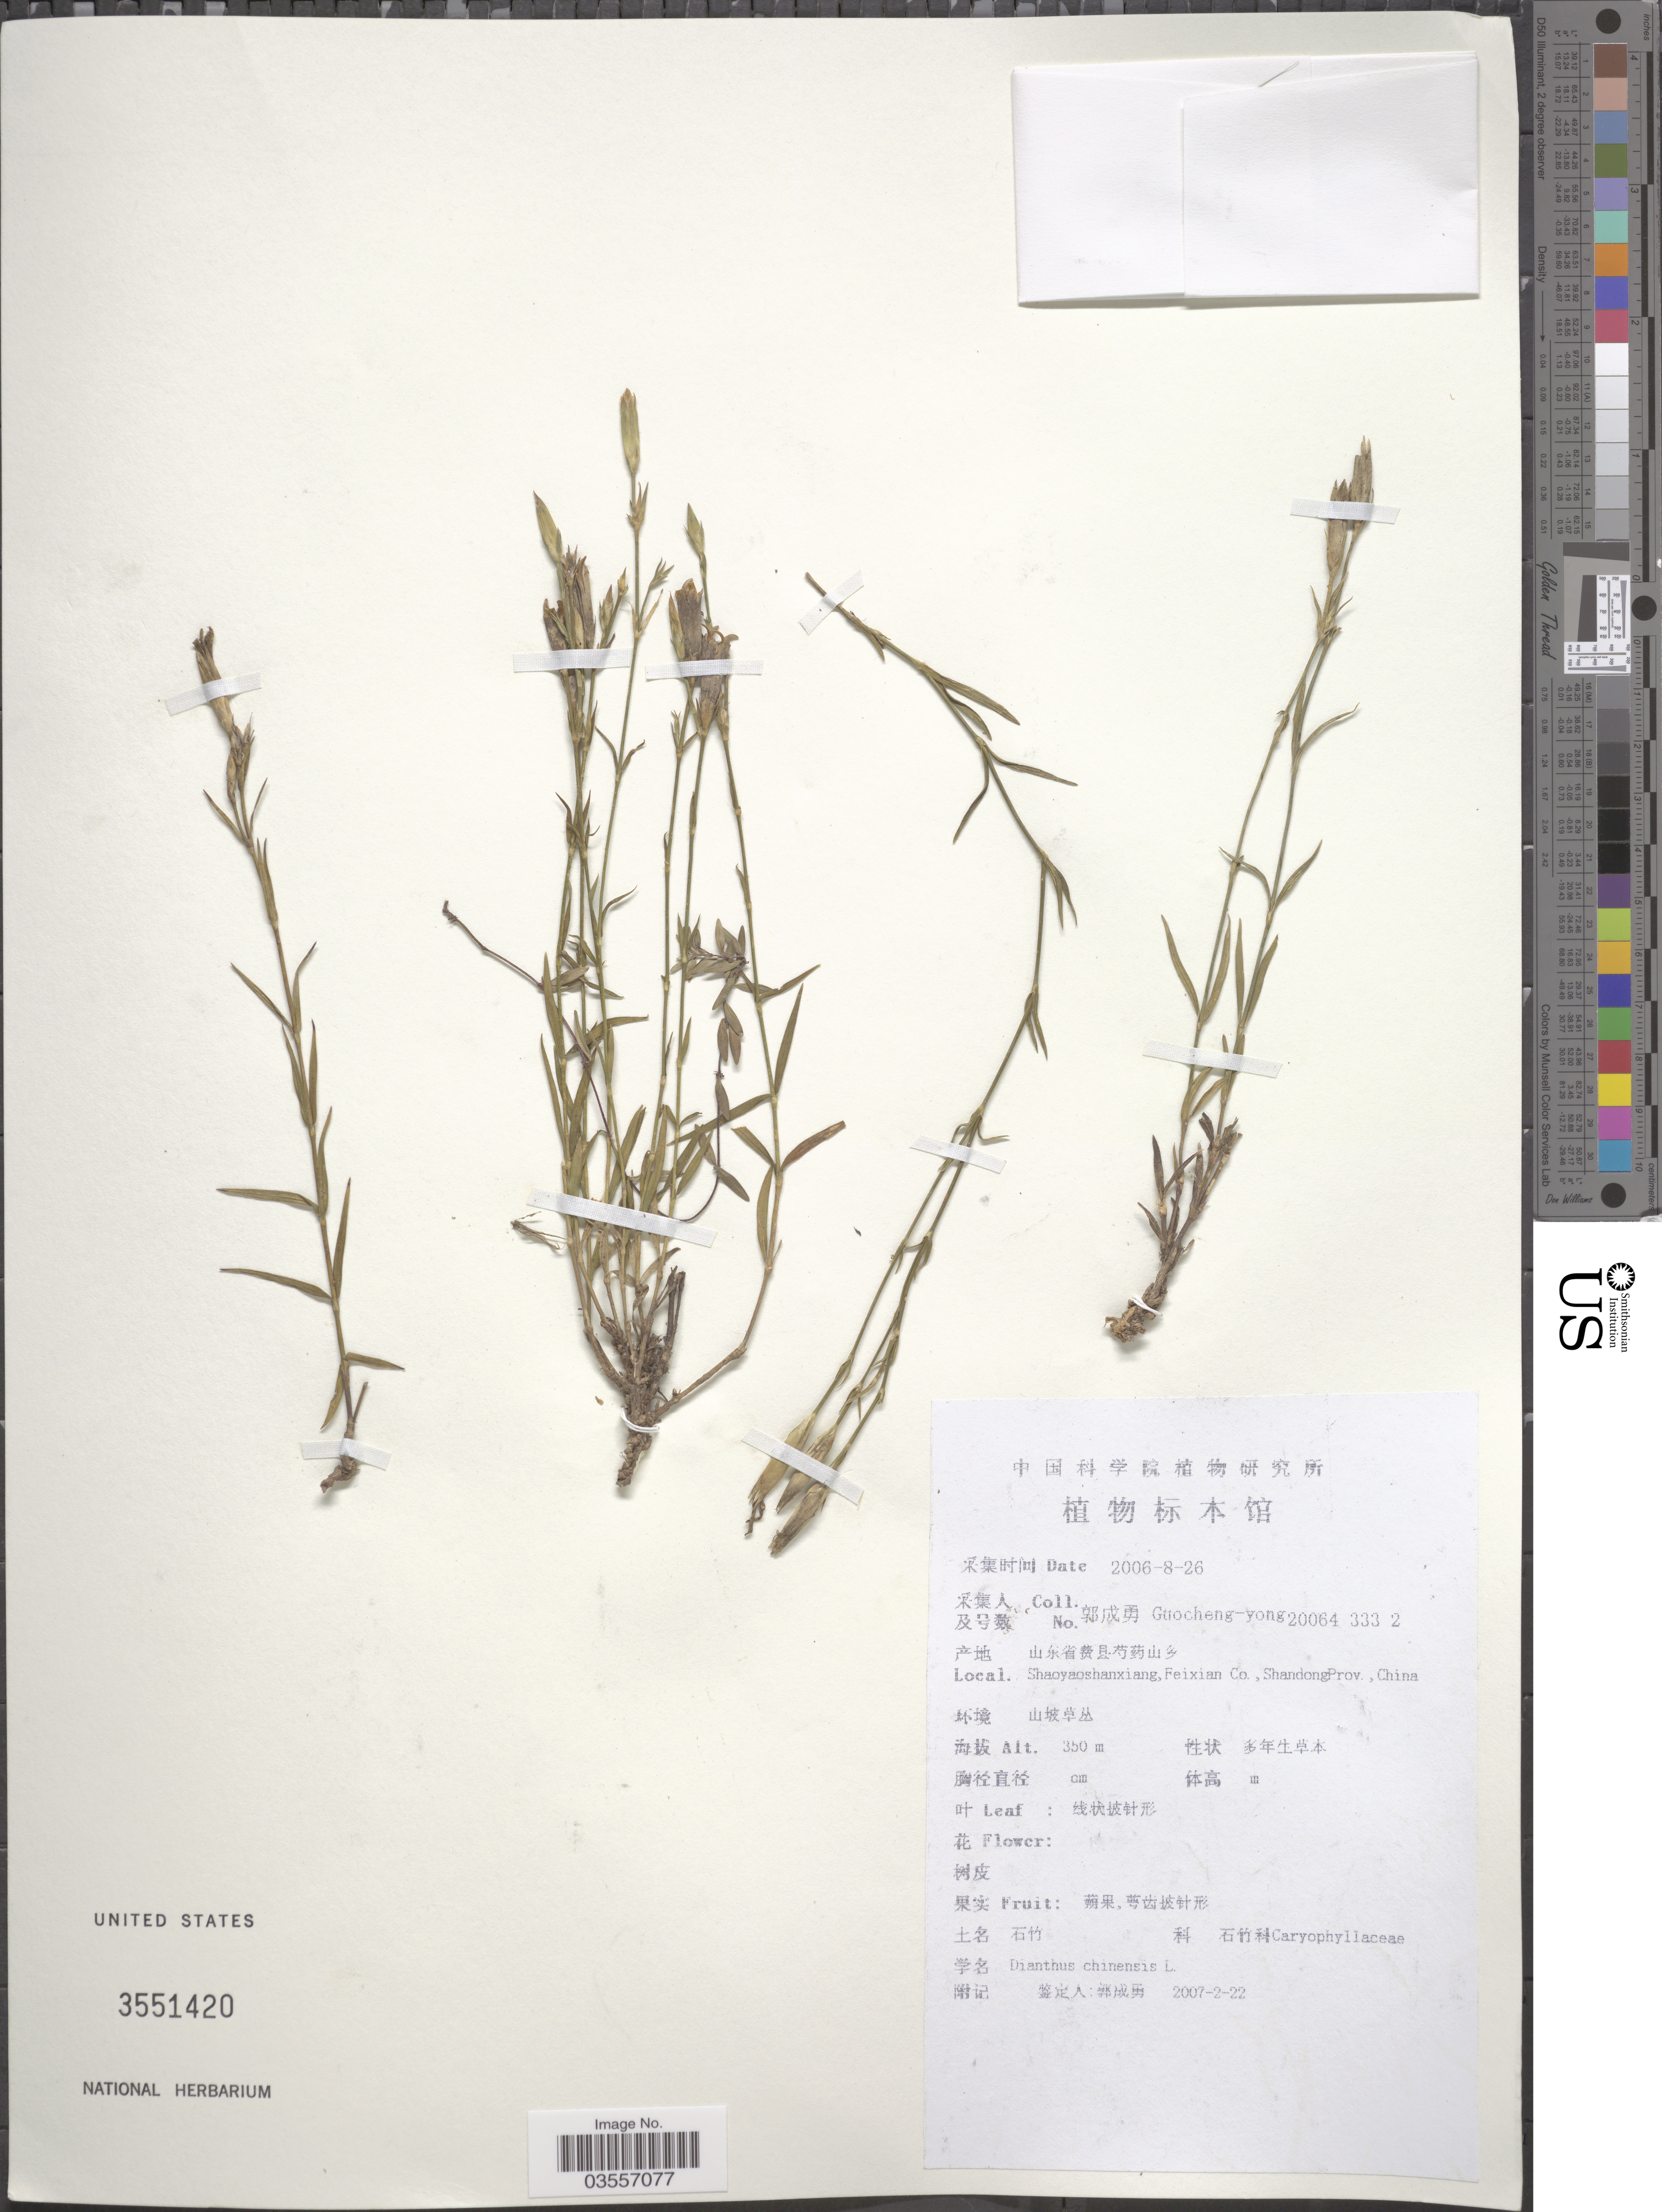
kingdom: Plantae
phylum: Tracheophyta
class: Magnoliopsida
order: Caryophyllales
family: Caryophyllaceae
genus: Dianthus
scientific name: Dianthus chinensis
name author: L.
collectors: Guo cheng-yong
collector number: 20064 333 2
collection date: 2006-08-26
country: China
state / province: Shandong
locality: Shaoyaoshanxiang, Feixian Co.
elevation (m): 350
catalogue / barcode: US 3551420